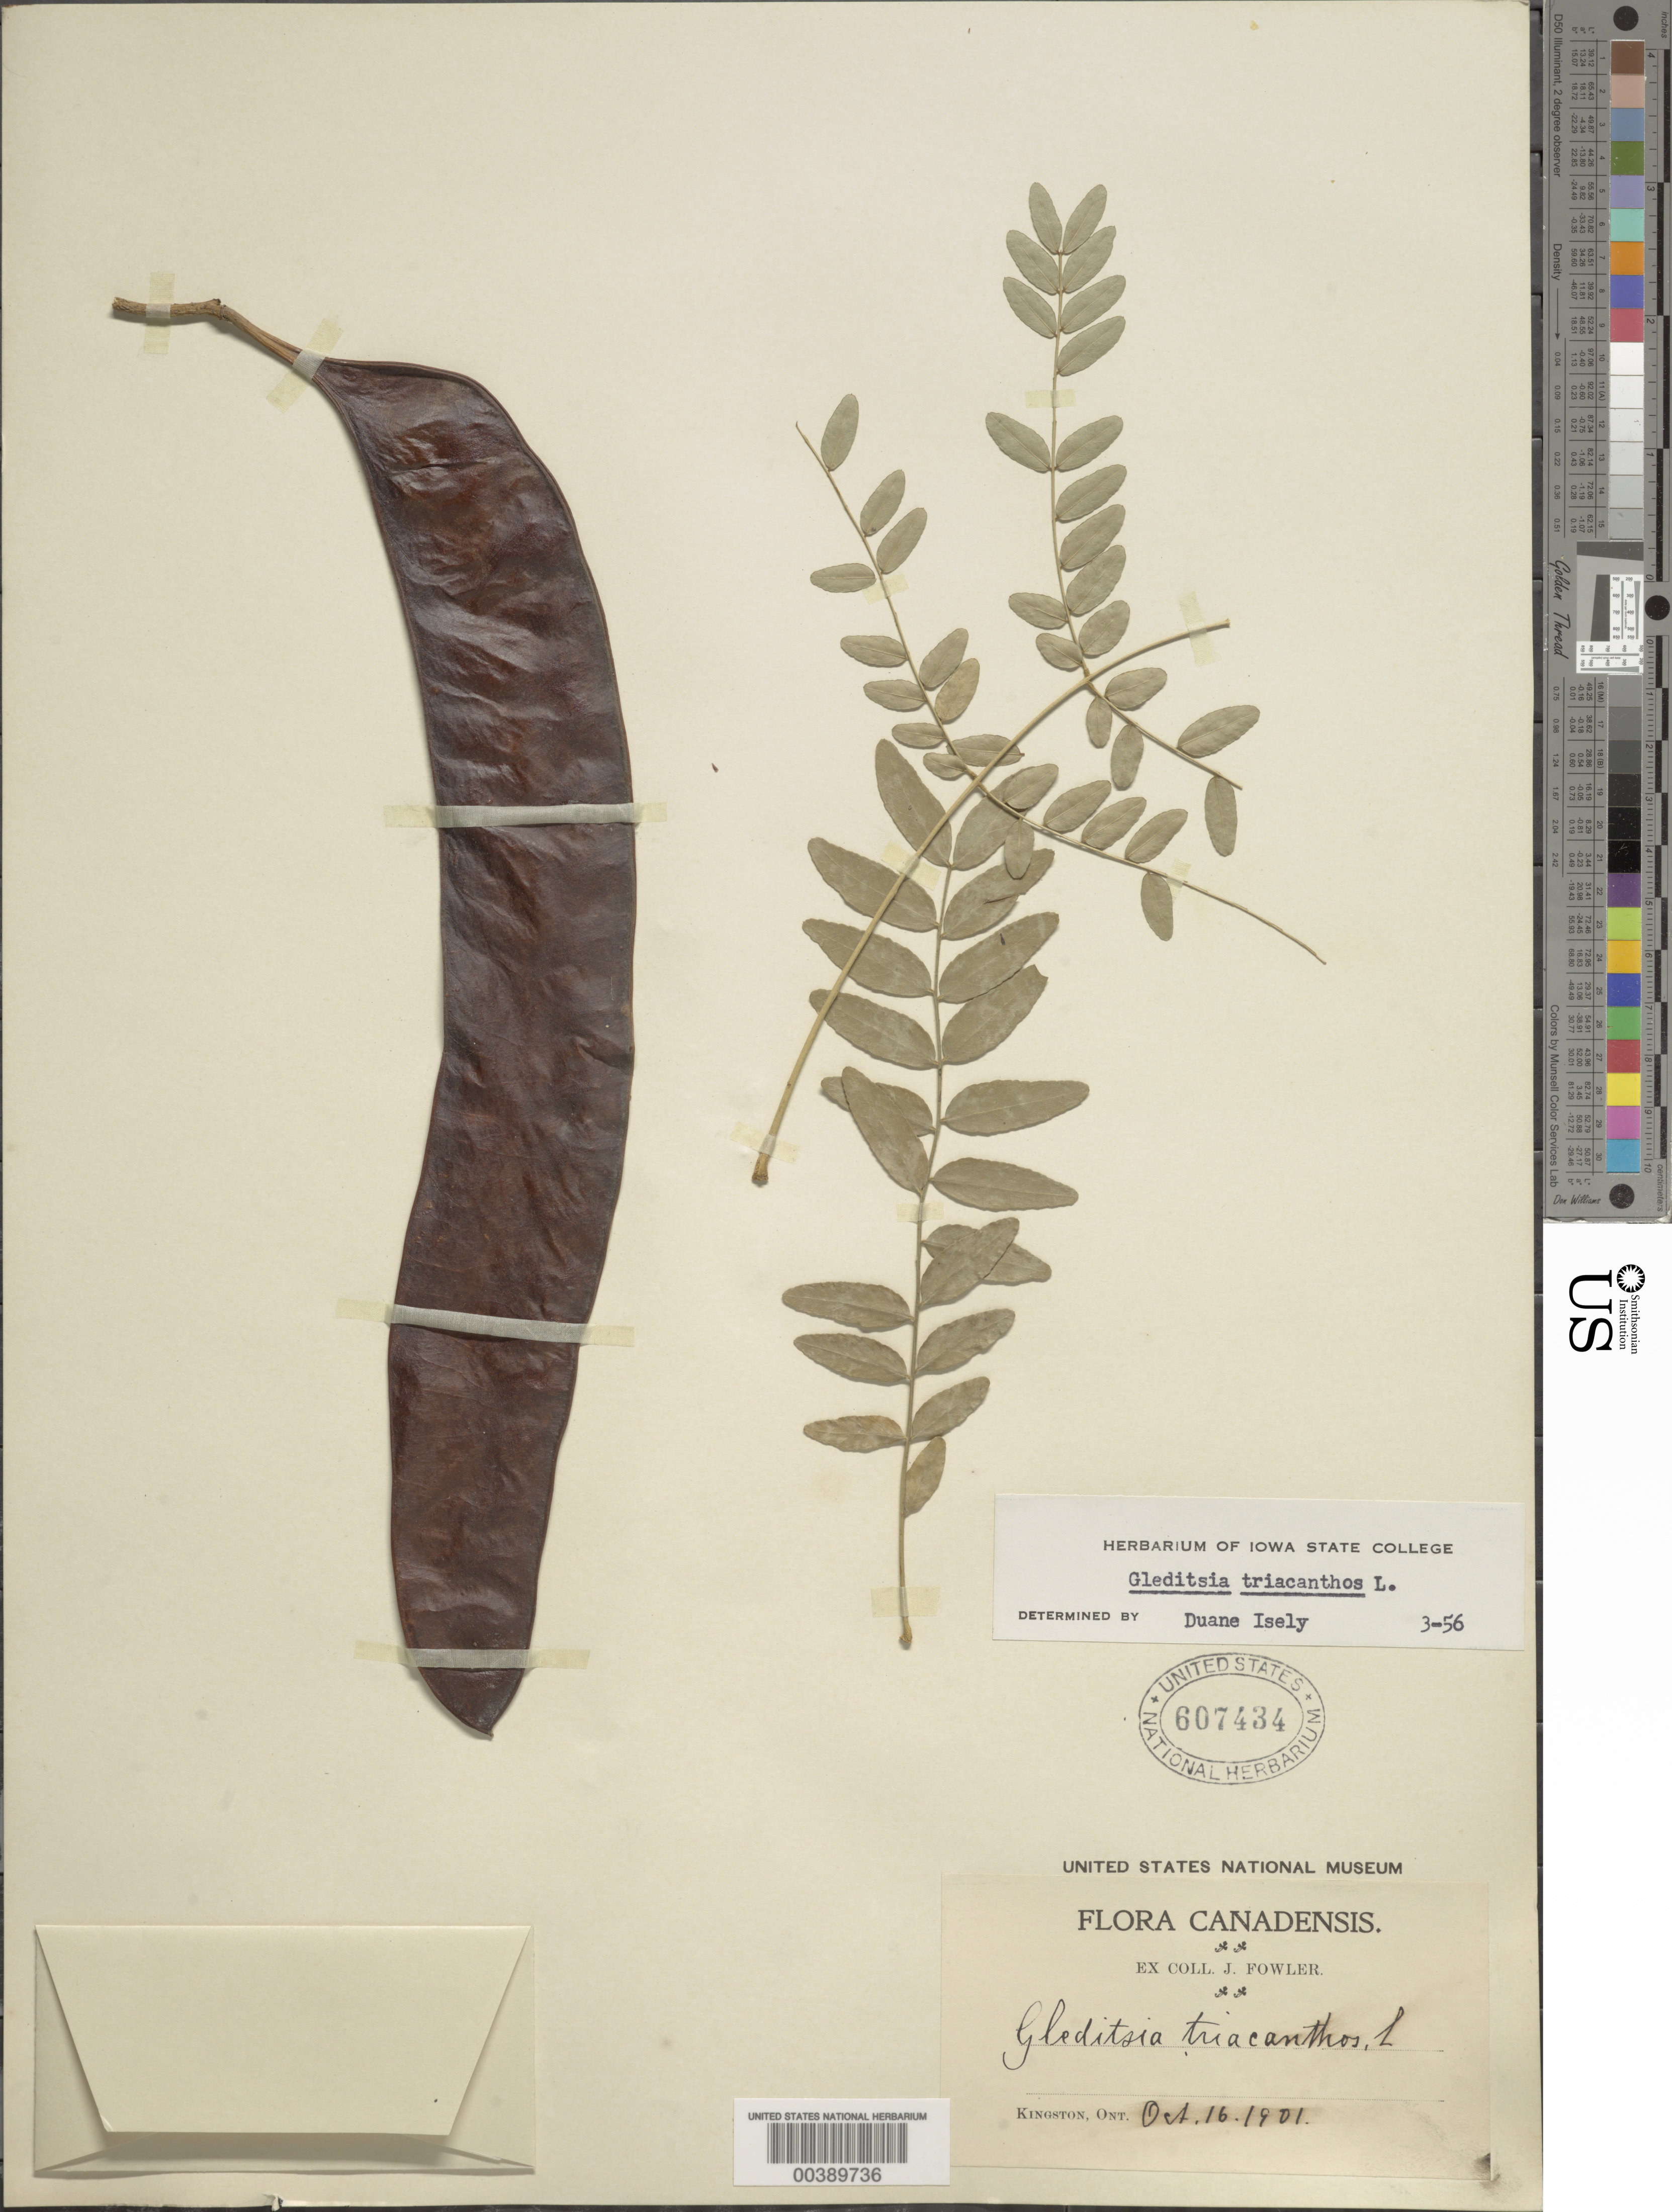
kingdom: Plantae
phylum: Tracheophyta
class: Magnoliopsida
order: Fabales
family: Fabaceae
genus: Gleditsia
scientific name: Gleditsia triacanthos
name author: L.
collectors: J. P. Fowler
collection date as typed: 16 Oct 1901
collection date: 1901-10-16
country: Canada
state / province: Ontario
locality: Kingston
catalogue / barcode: US 607434